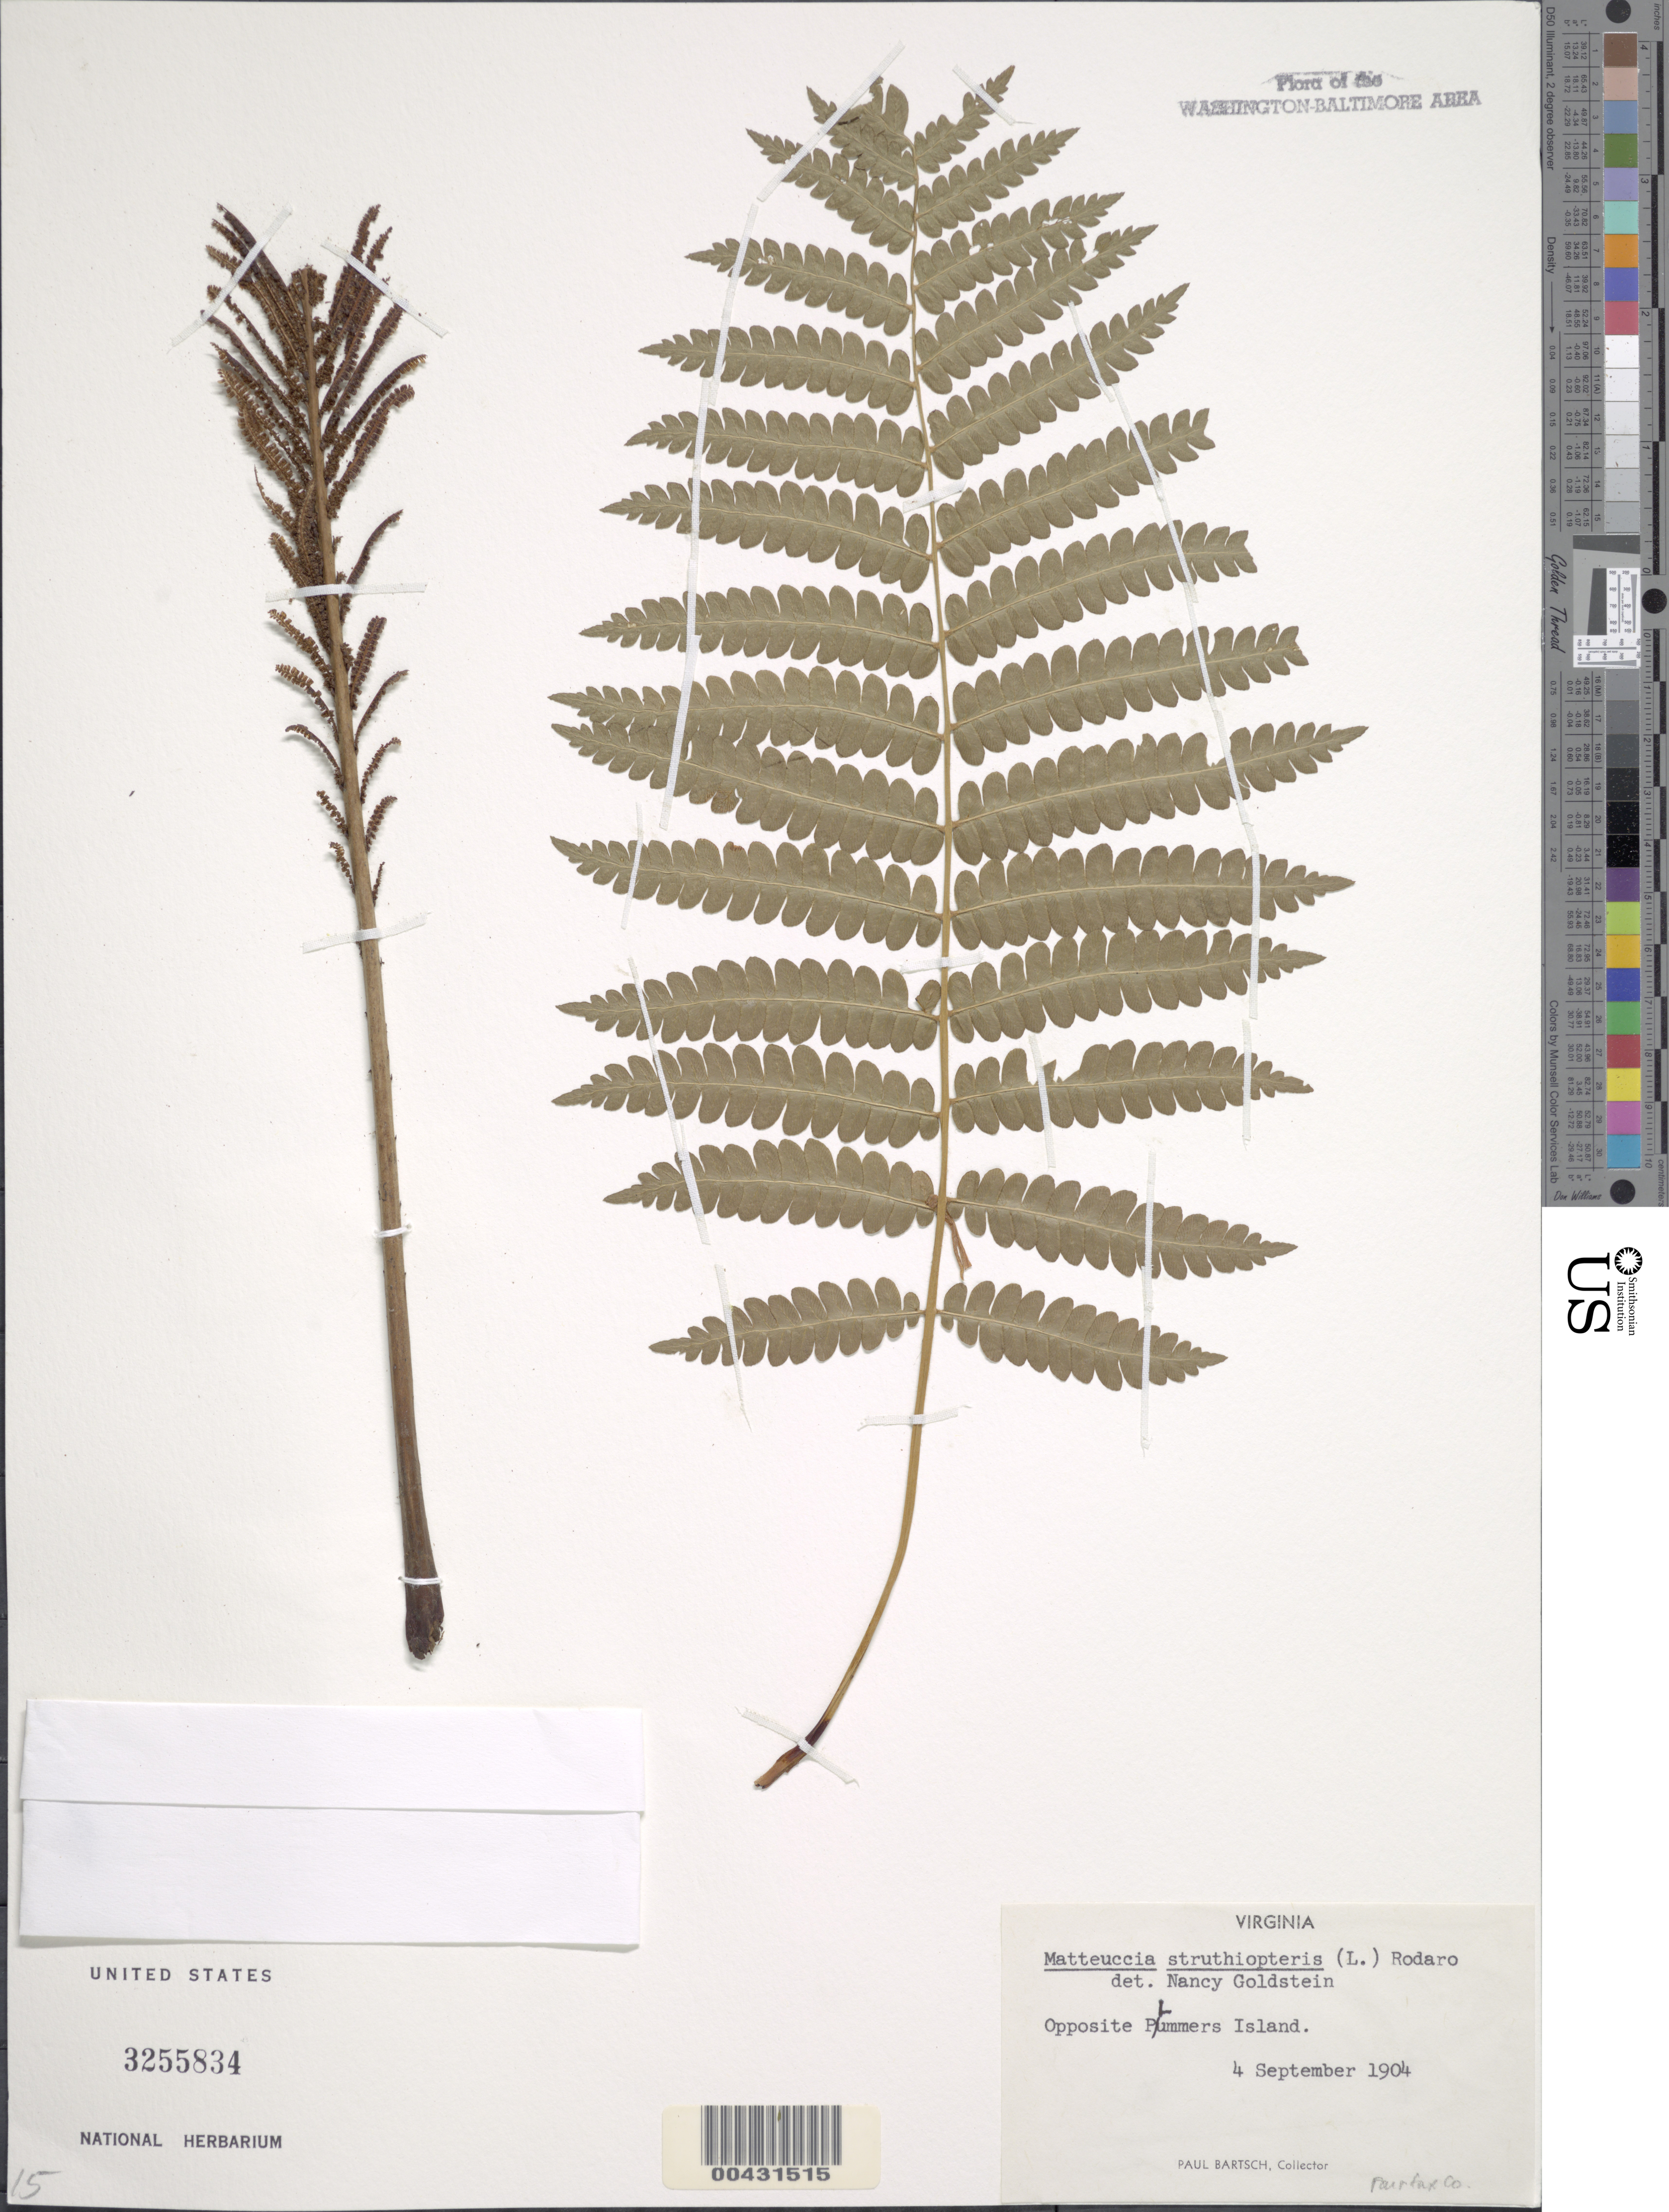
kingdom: Plantae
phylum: Tracheophyta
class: Polypodiopsida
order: Polypodiales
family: Onocleaceae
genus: Matteuccia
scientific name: Matteuccia struthiopteris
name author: (L.) Tod.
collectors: P. Bartsch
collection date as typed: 04 Sep 1904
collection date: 1904-09-04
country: United States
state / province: Virginia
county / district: Fairfax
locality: Opposite Plummers Island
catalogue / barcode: US 3255834